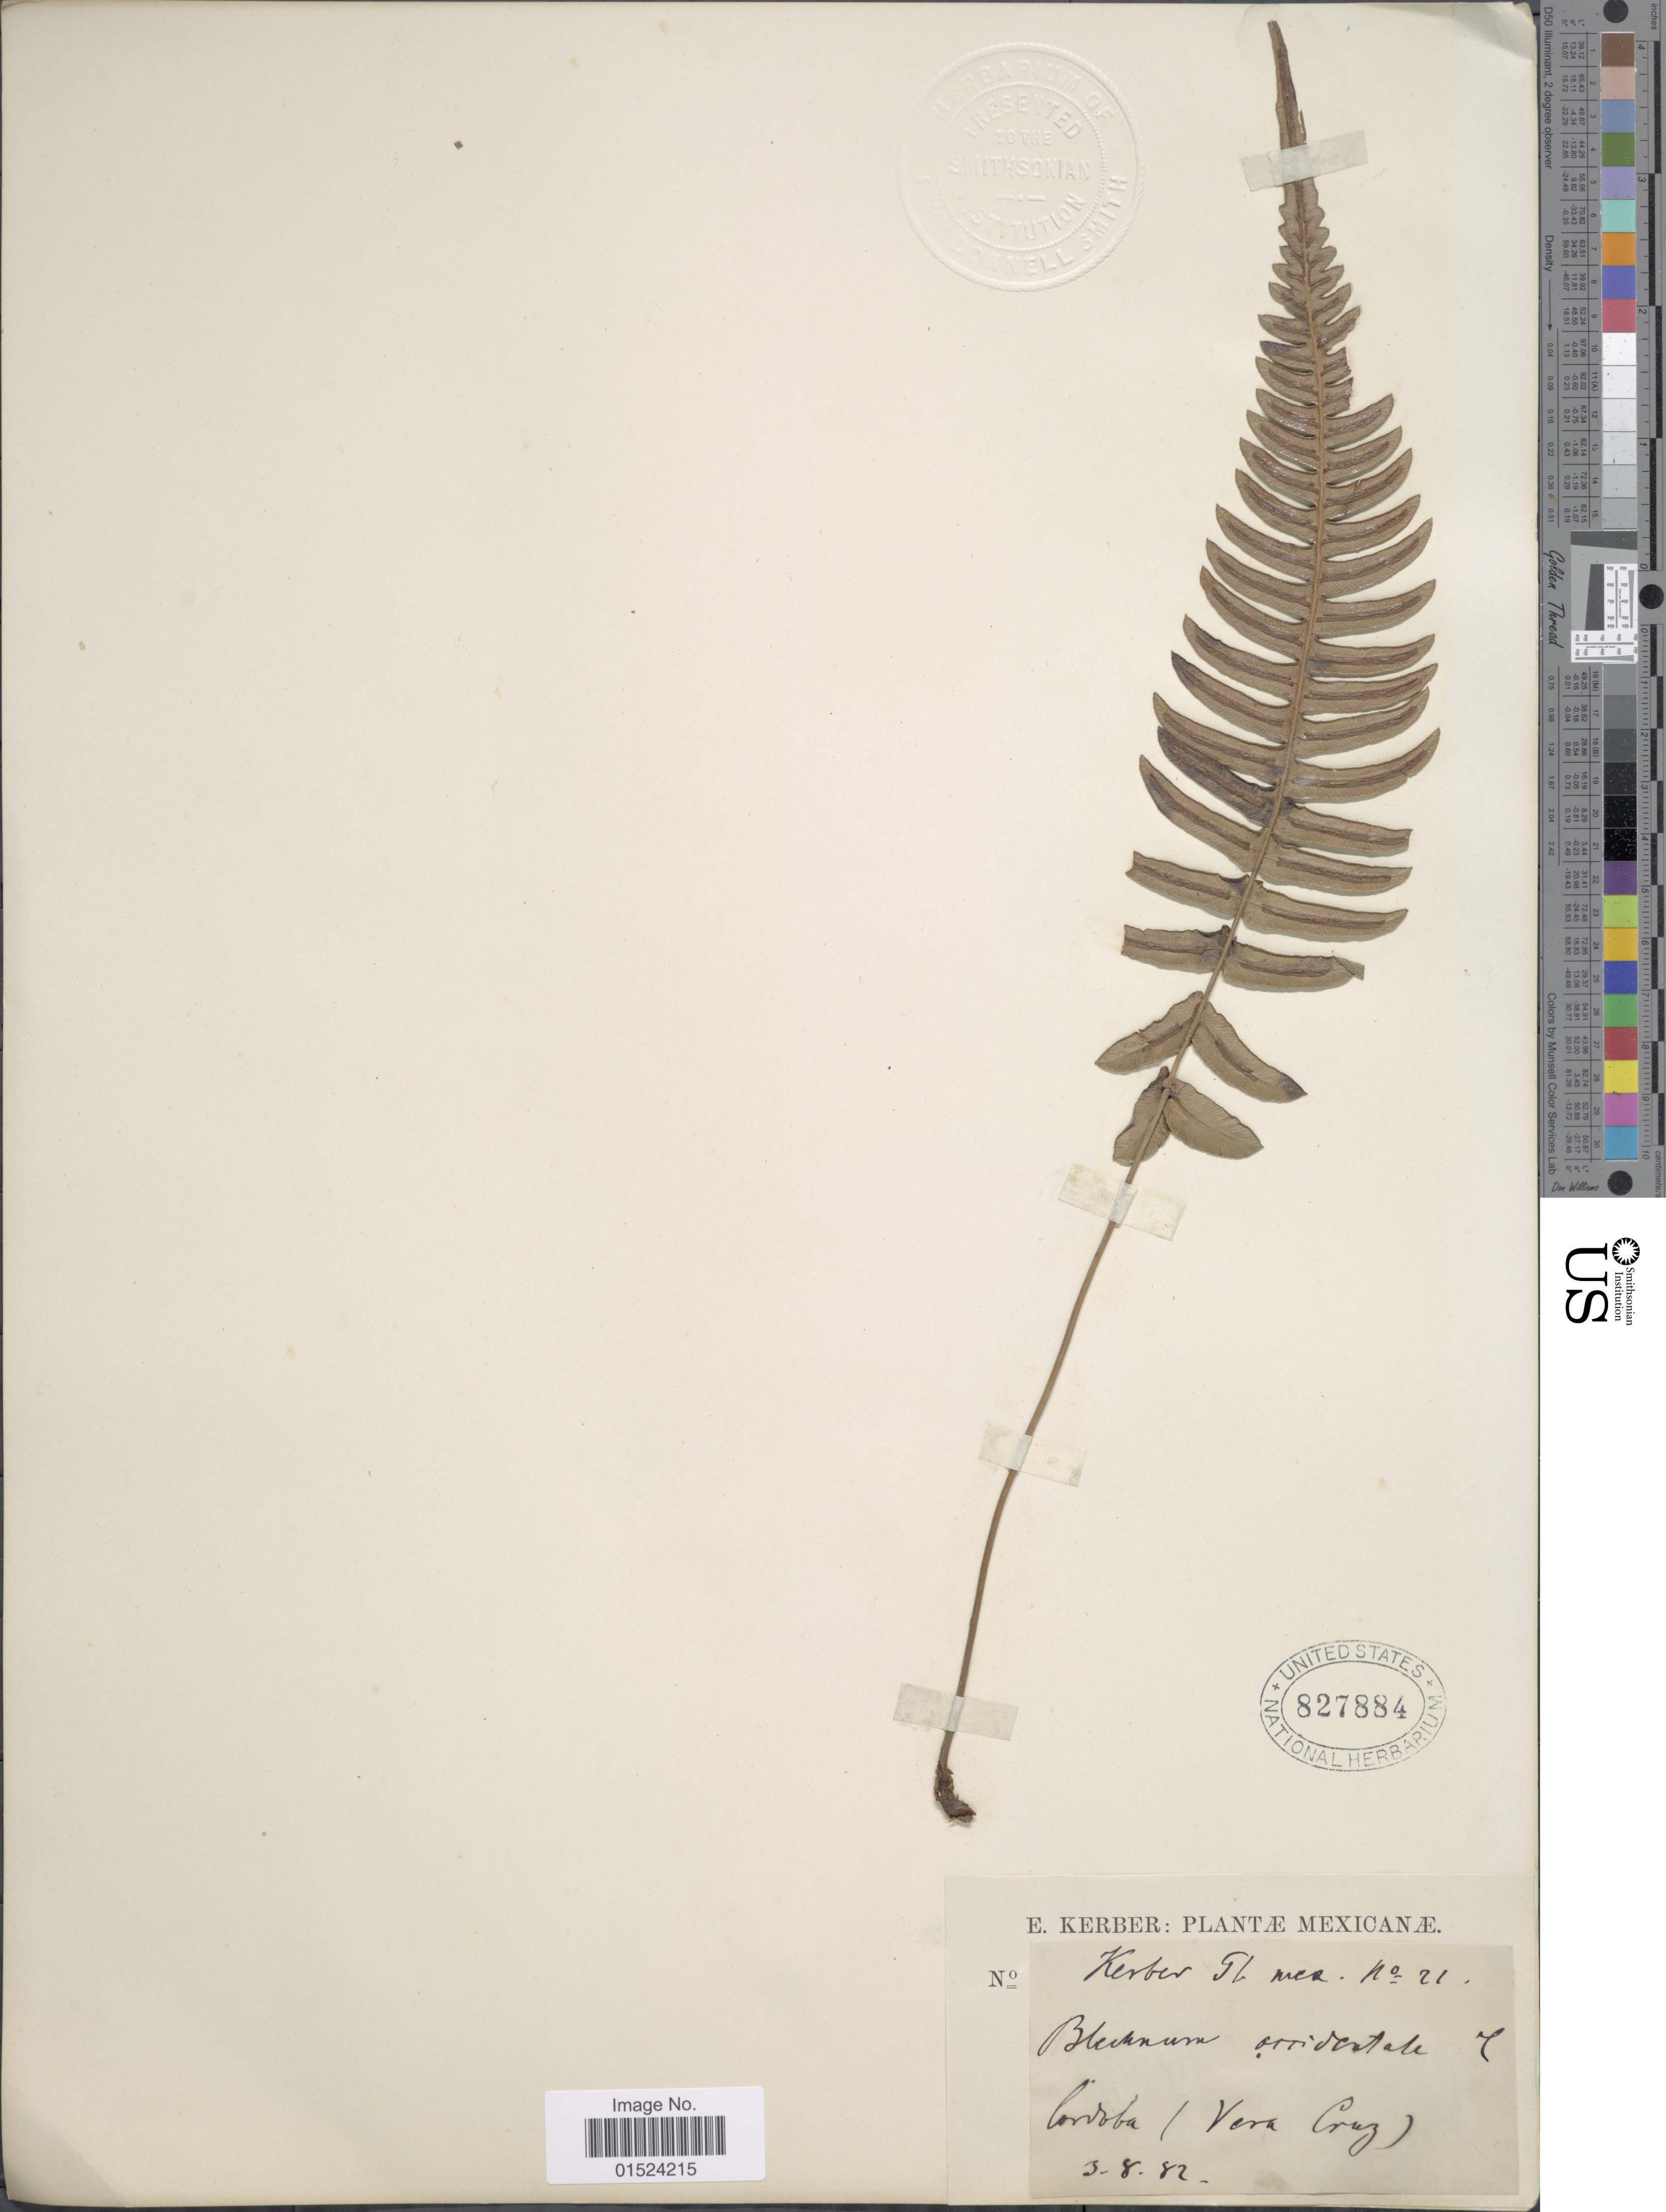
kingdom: Plantae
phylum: Tracheophyta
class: Polypodiopsida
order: Polypodiales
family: Blechnaceae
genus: Blechnum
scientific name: Blechnum occidentale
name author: L.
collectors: E. Kerber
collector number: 21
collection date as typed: Transcribed d/m/y: 3/8/82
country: Mexico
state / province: Veracruz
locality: Cordoba (Vera Cruz)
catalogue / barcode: US 827884